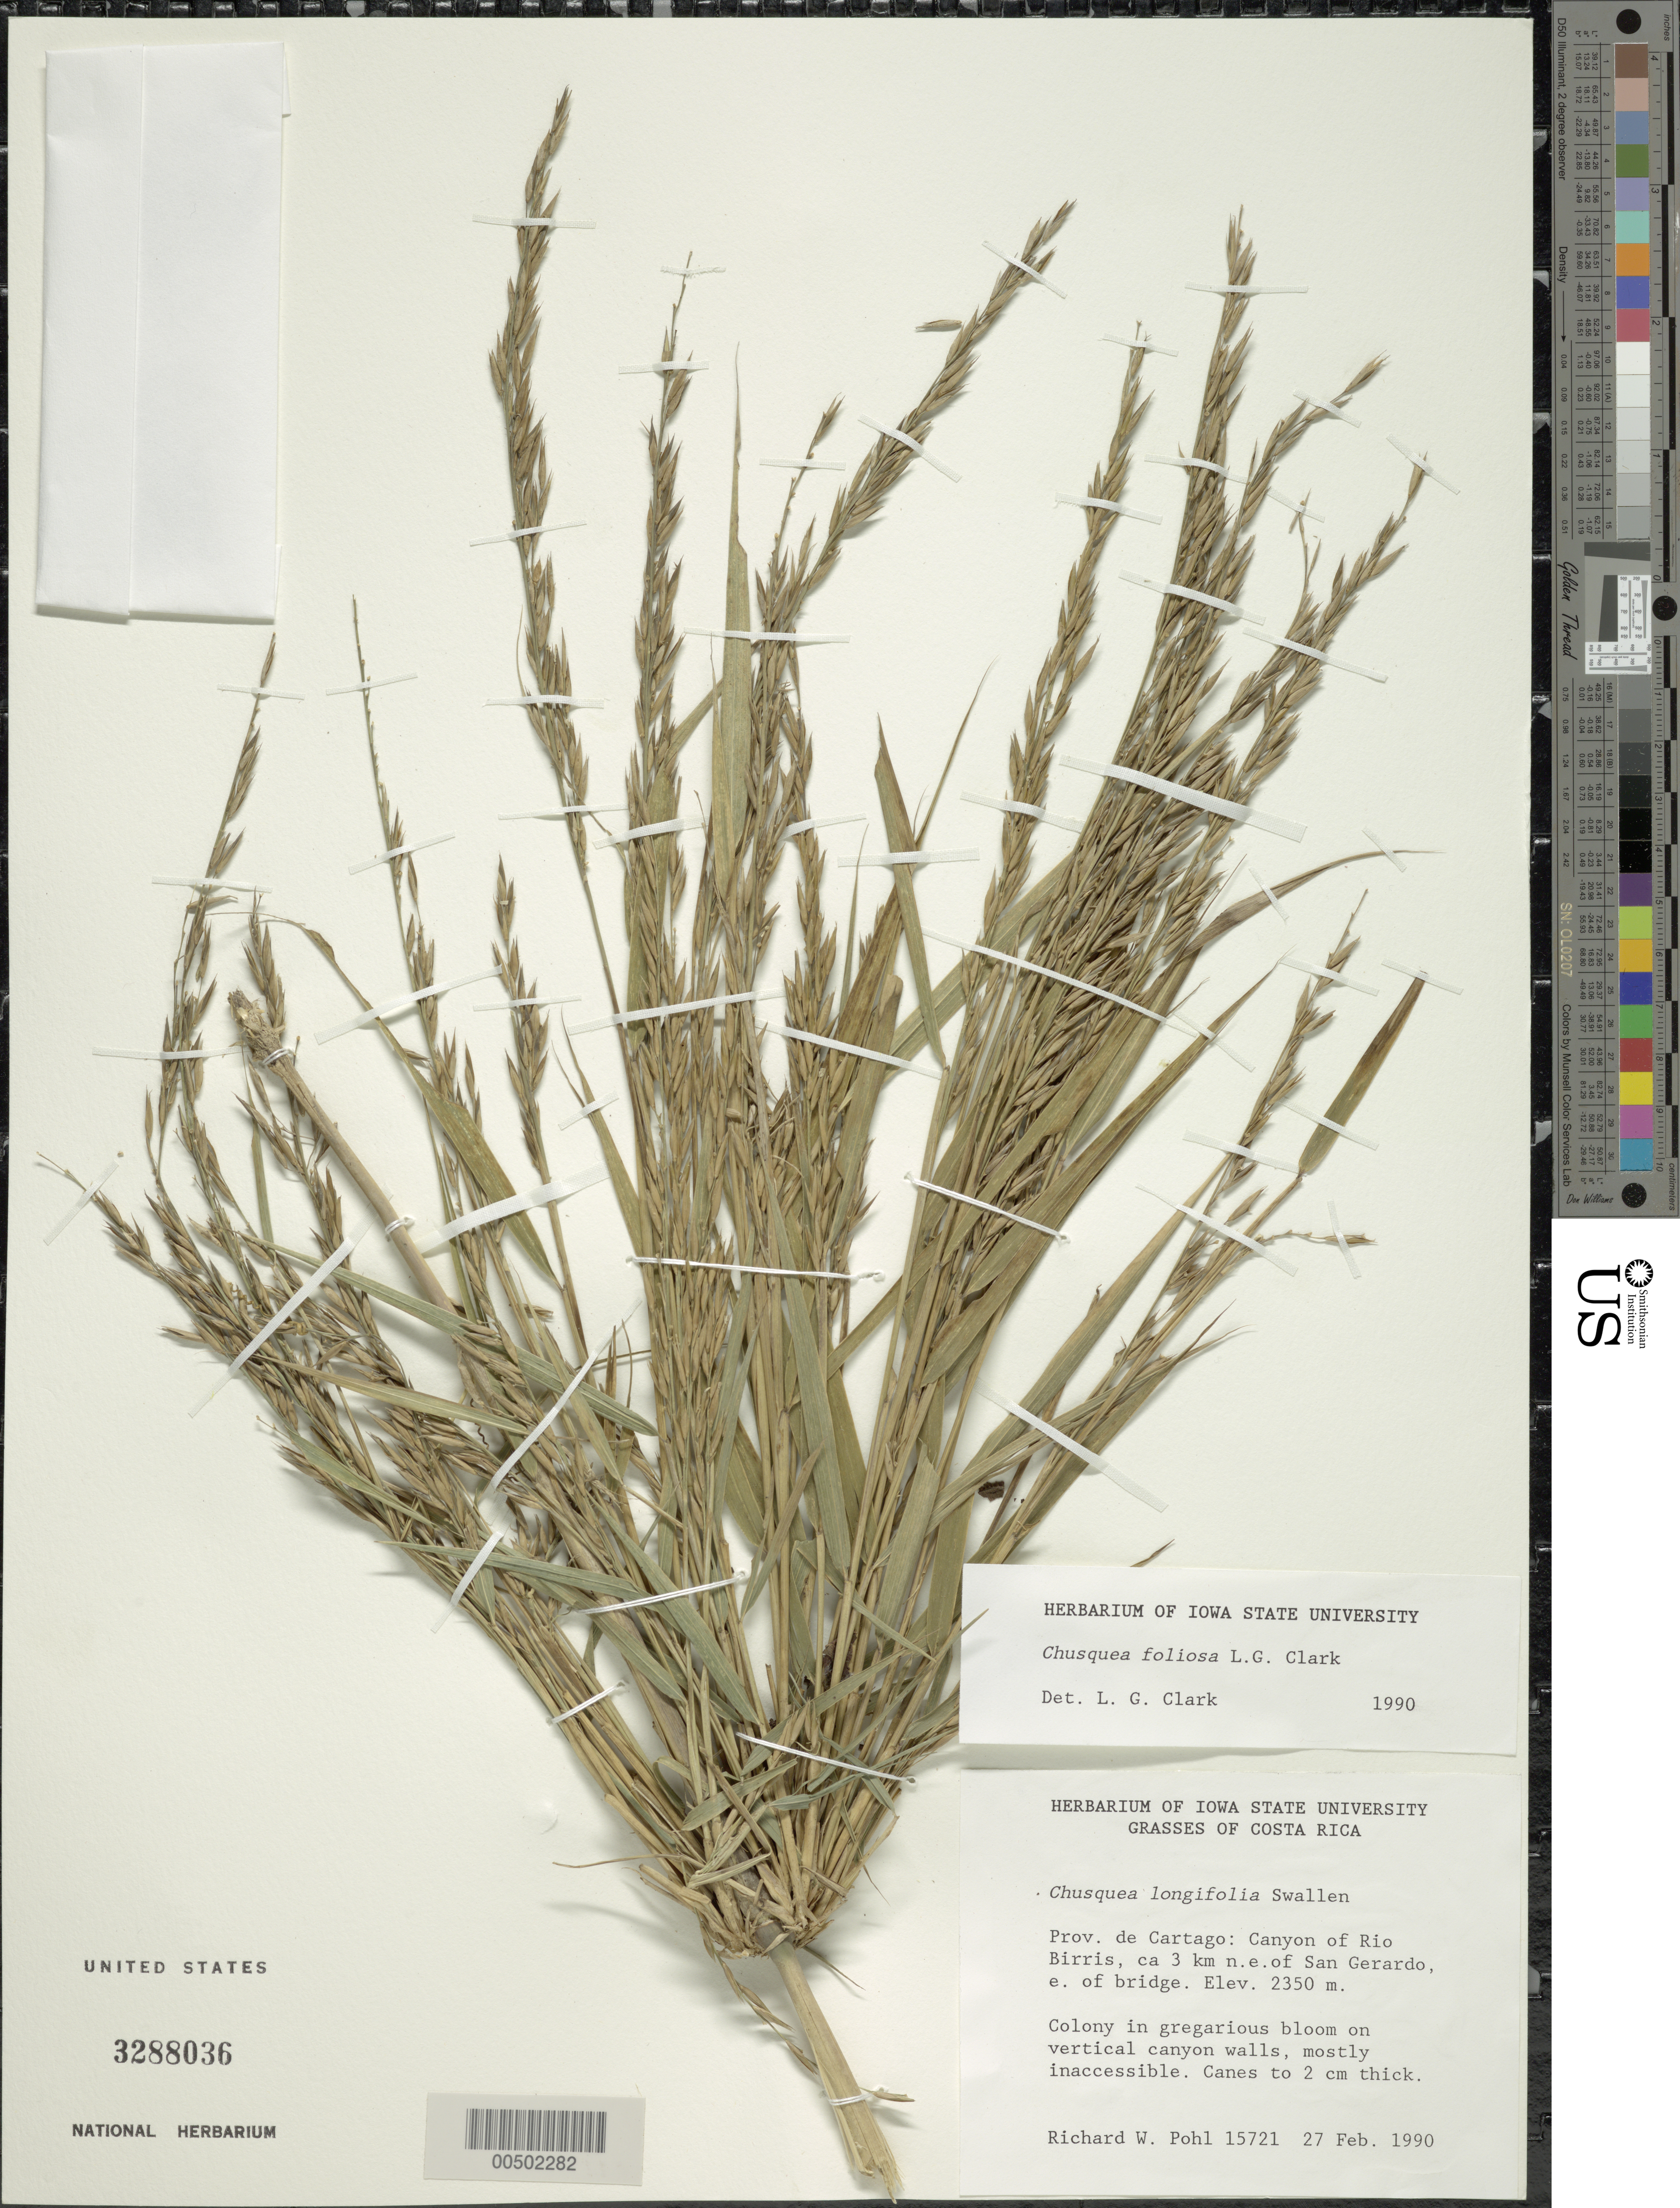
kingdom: Plantae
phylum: Tracheophyta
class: Liliopsida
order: Poales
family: Poaceae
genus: Chusquea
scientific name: Chusquea foliosa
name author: L.G. Clark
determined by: Clark, Lynn G., (ISC), Iowa State University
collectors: R. W. Pohl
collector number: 15721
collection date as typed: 27 Feb 1990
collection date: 1990-02-27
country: Costa Rica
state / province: Cartago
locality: Canyon of Rio Birris, 3 km NE of San Gerardo, E of bridge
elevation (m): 2350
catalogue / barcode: US 3288036